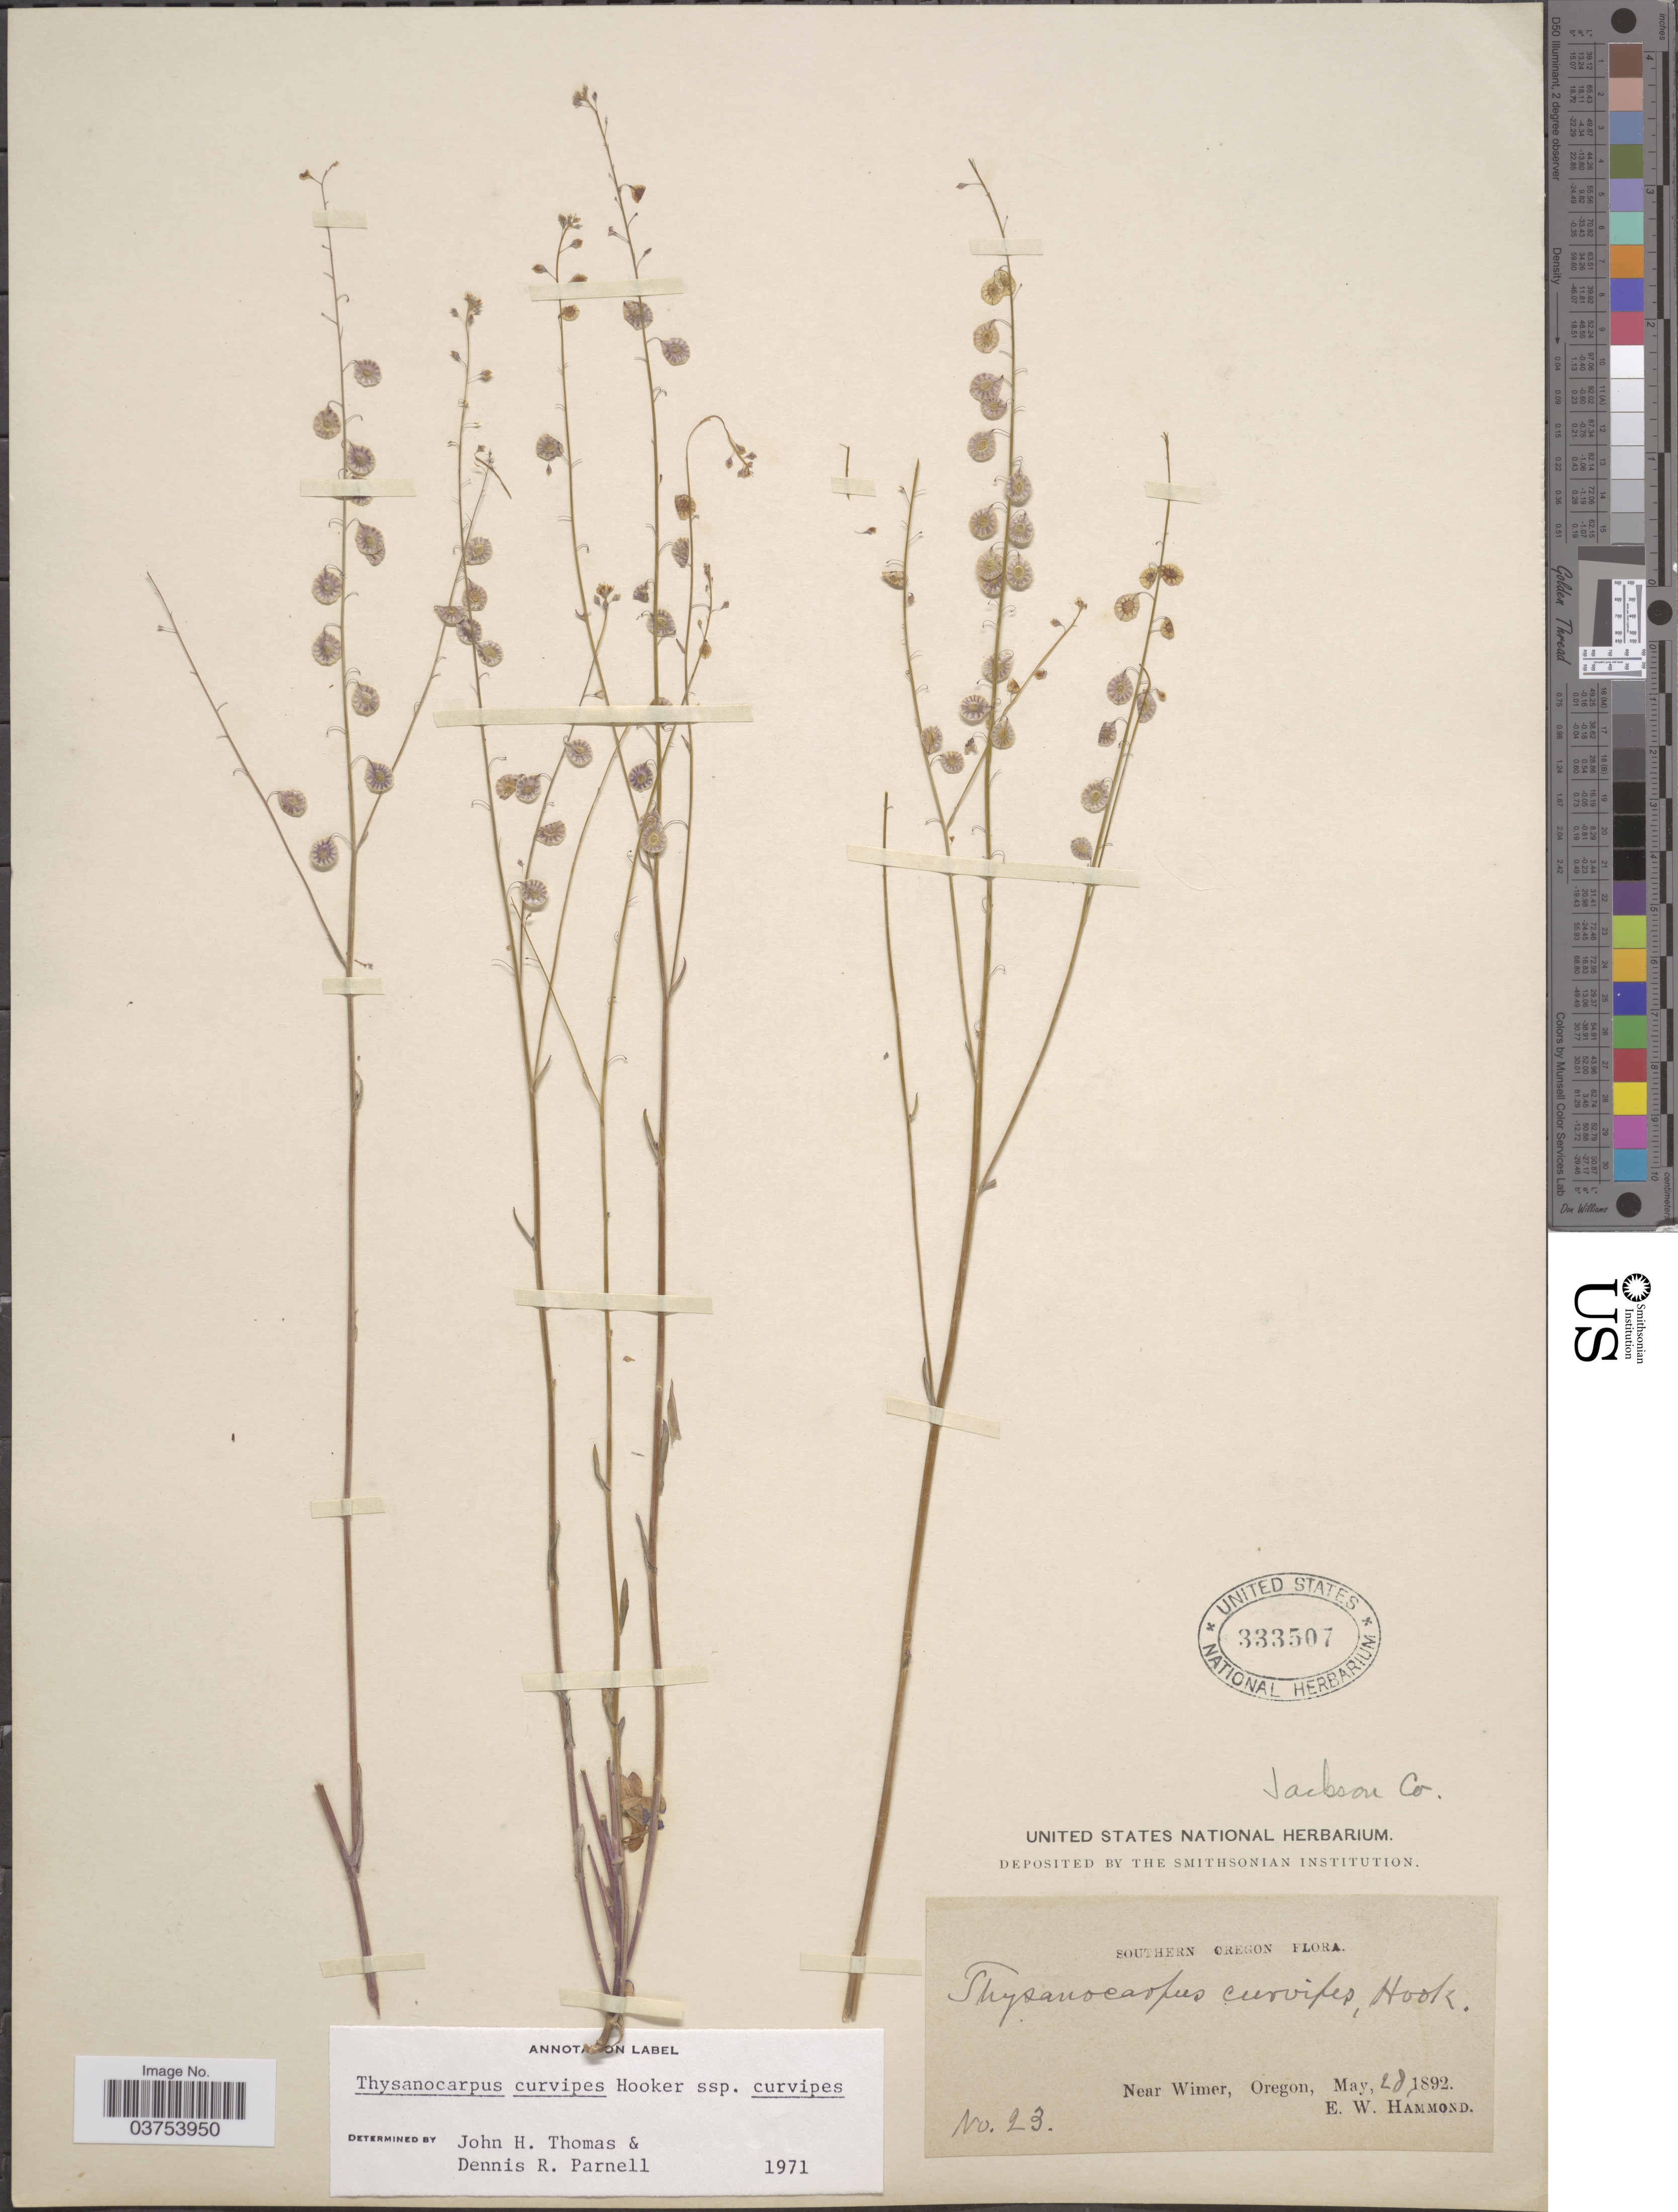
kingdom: Plantae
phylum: Tracheophyta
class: Magnoliopsida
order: Brassicales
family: Brassicaceae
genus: Thysanocarpus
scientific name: Thysanocarpus curvipes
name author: Hook.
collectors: E. Hammond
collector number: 23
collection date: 1892-05-28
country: United States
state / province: Oregon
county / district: Jackson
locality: Southern Oregon. Near Wimer. Jackson Co.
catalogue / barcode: US 333507